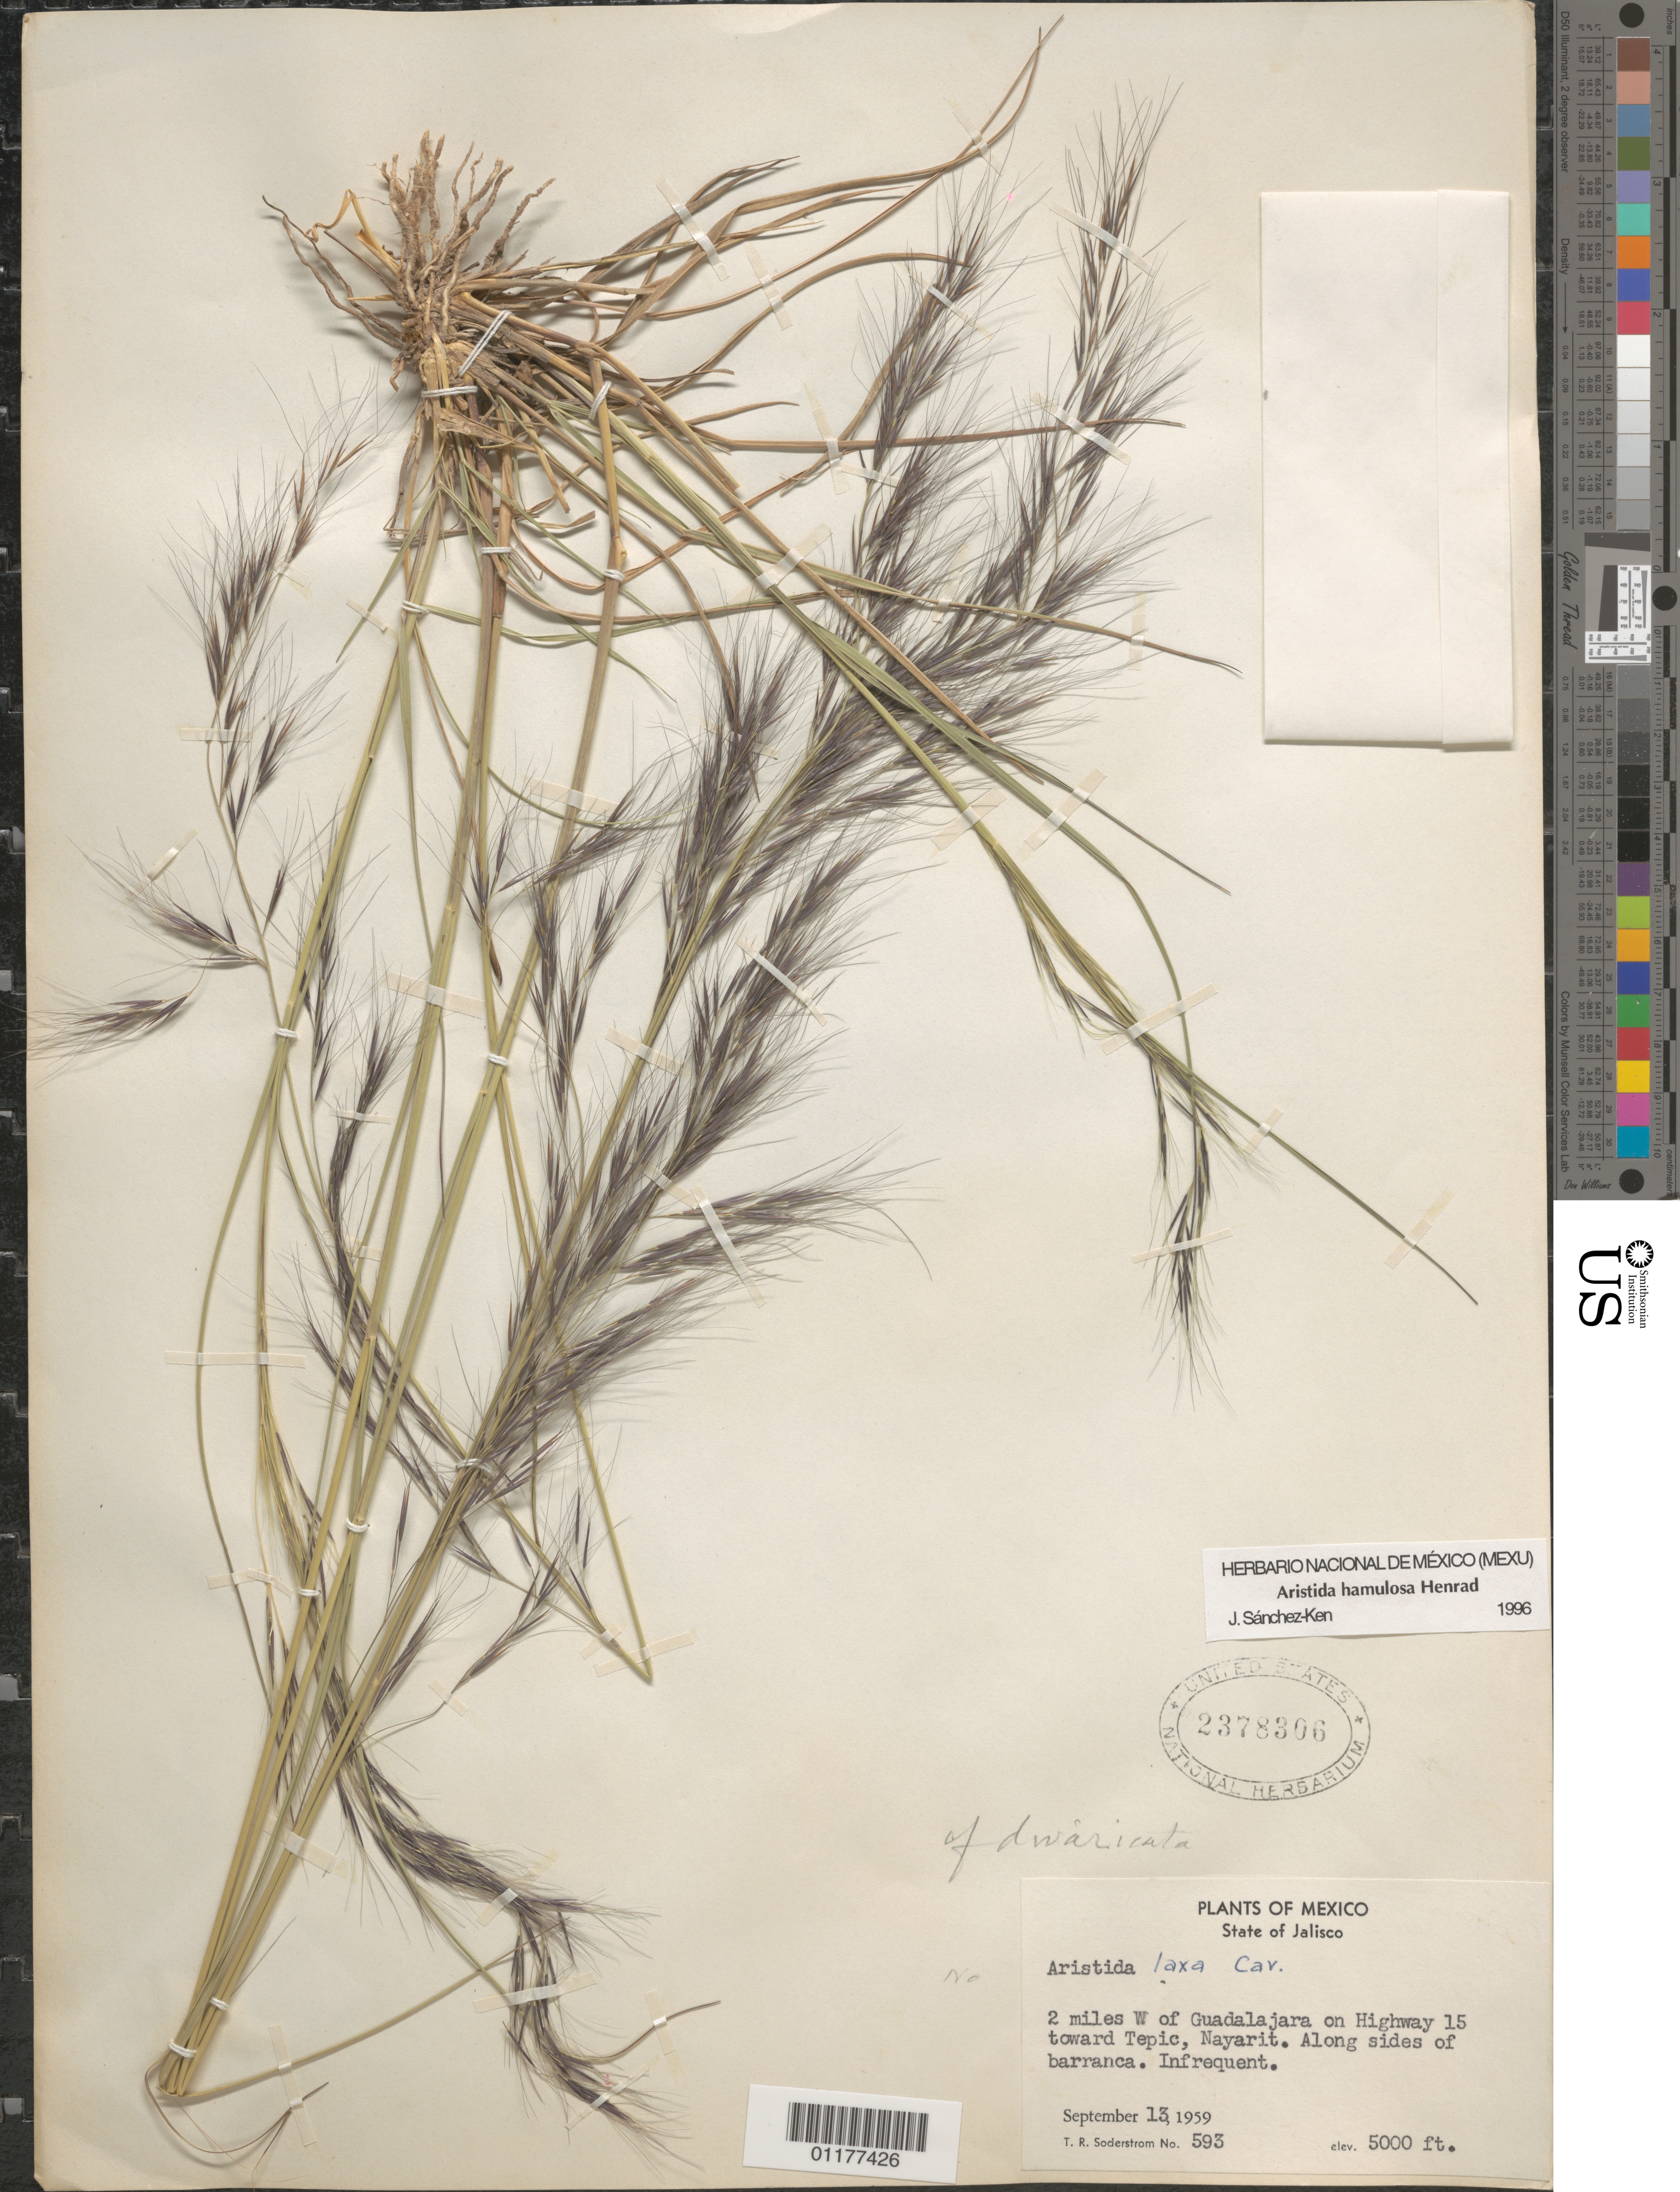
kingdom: Plantae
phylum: Tracheophyta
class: Liliopsida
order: Poales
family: Poaceae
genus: Aristida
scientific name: Aristida hamulosa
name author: Henr.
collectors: T. R. Soderstrom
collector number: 593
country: Mexico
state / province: Jalisco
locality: W of Guadalajara on Highway 15 toward Tepic, Nayarit.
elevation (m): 1524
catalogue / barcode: US 2378306